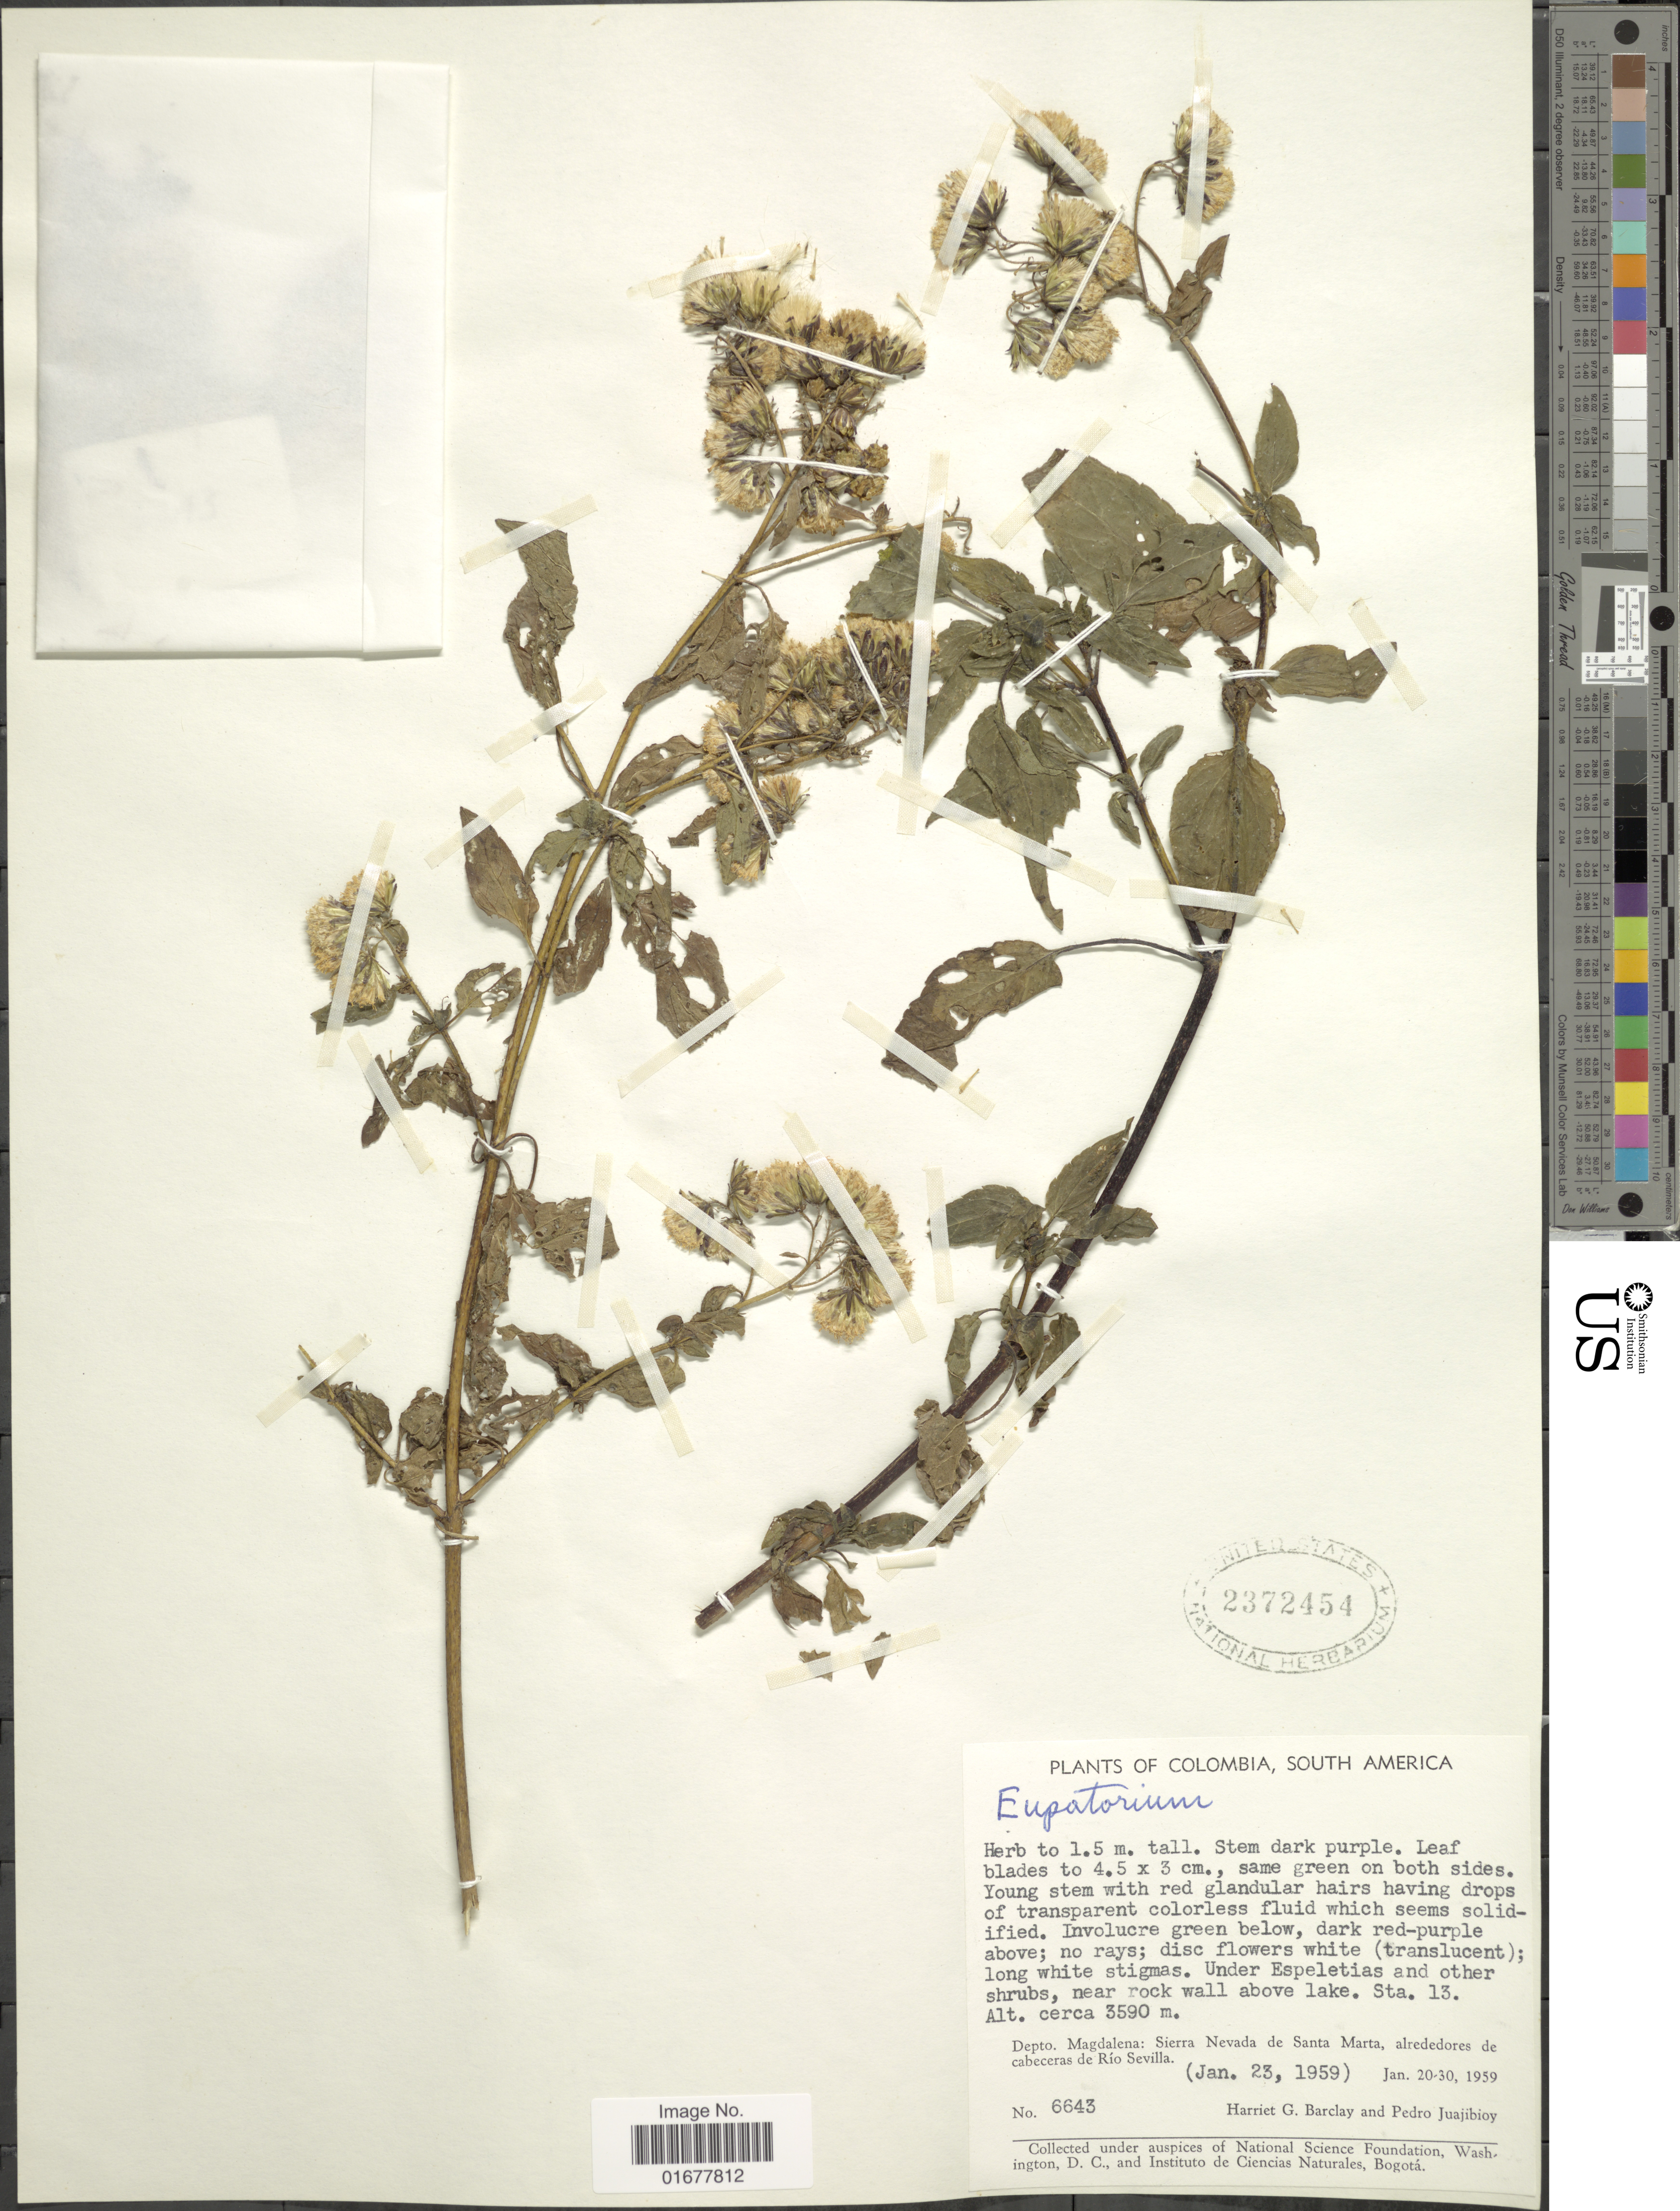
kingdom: Plantae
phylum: Tracheophyta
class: Magnoliopsida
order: Asterales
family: Asteraceae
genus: Ageratina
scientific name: Ageratina sp.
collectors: H. G. Barclay & P. Juajibioy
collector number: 6643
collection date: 1959-01-23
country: Colombia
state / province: Magdalena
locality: Sierra Nevada de Santa Marta, alrededores de cabeceras de Rio Sevilla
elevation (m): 3590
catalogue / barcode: US 2372454